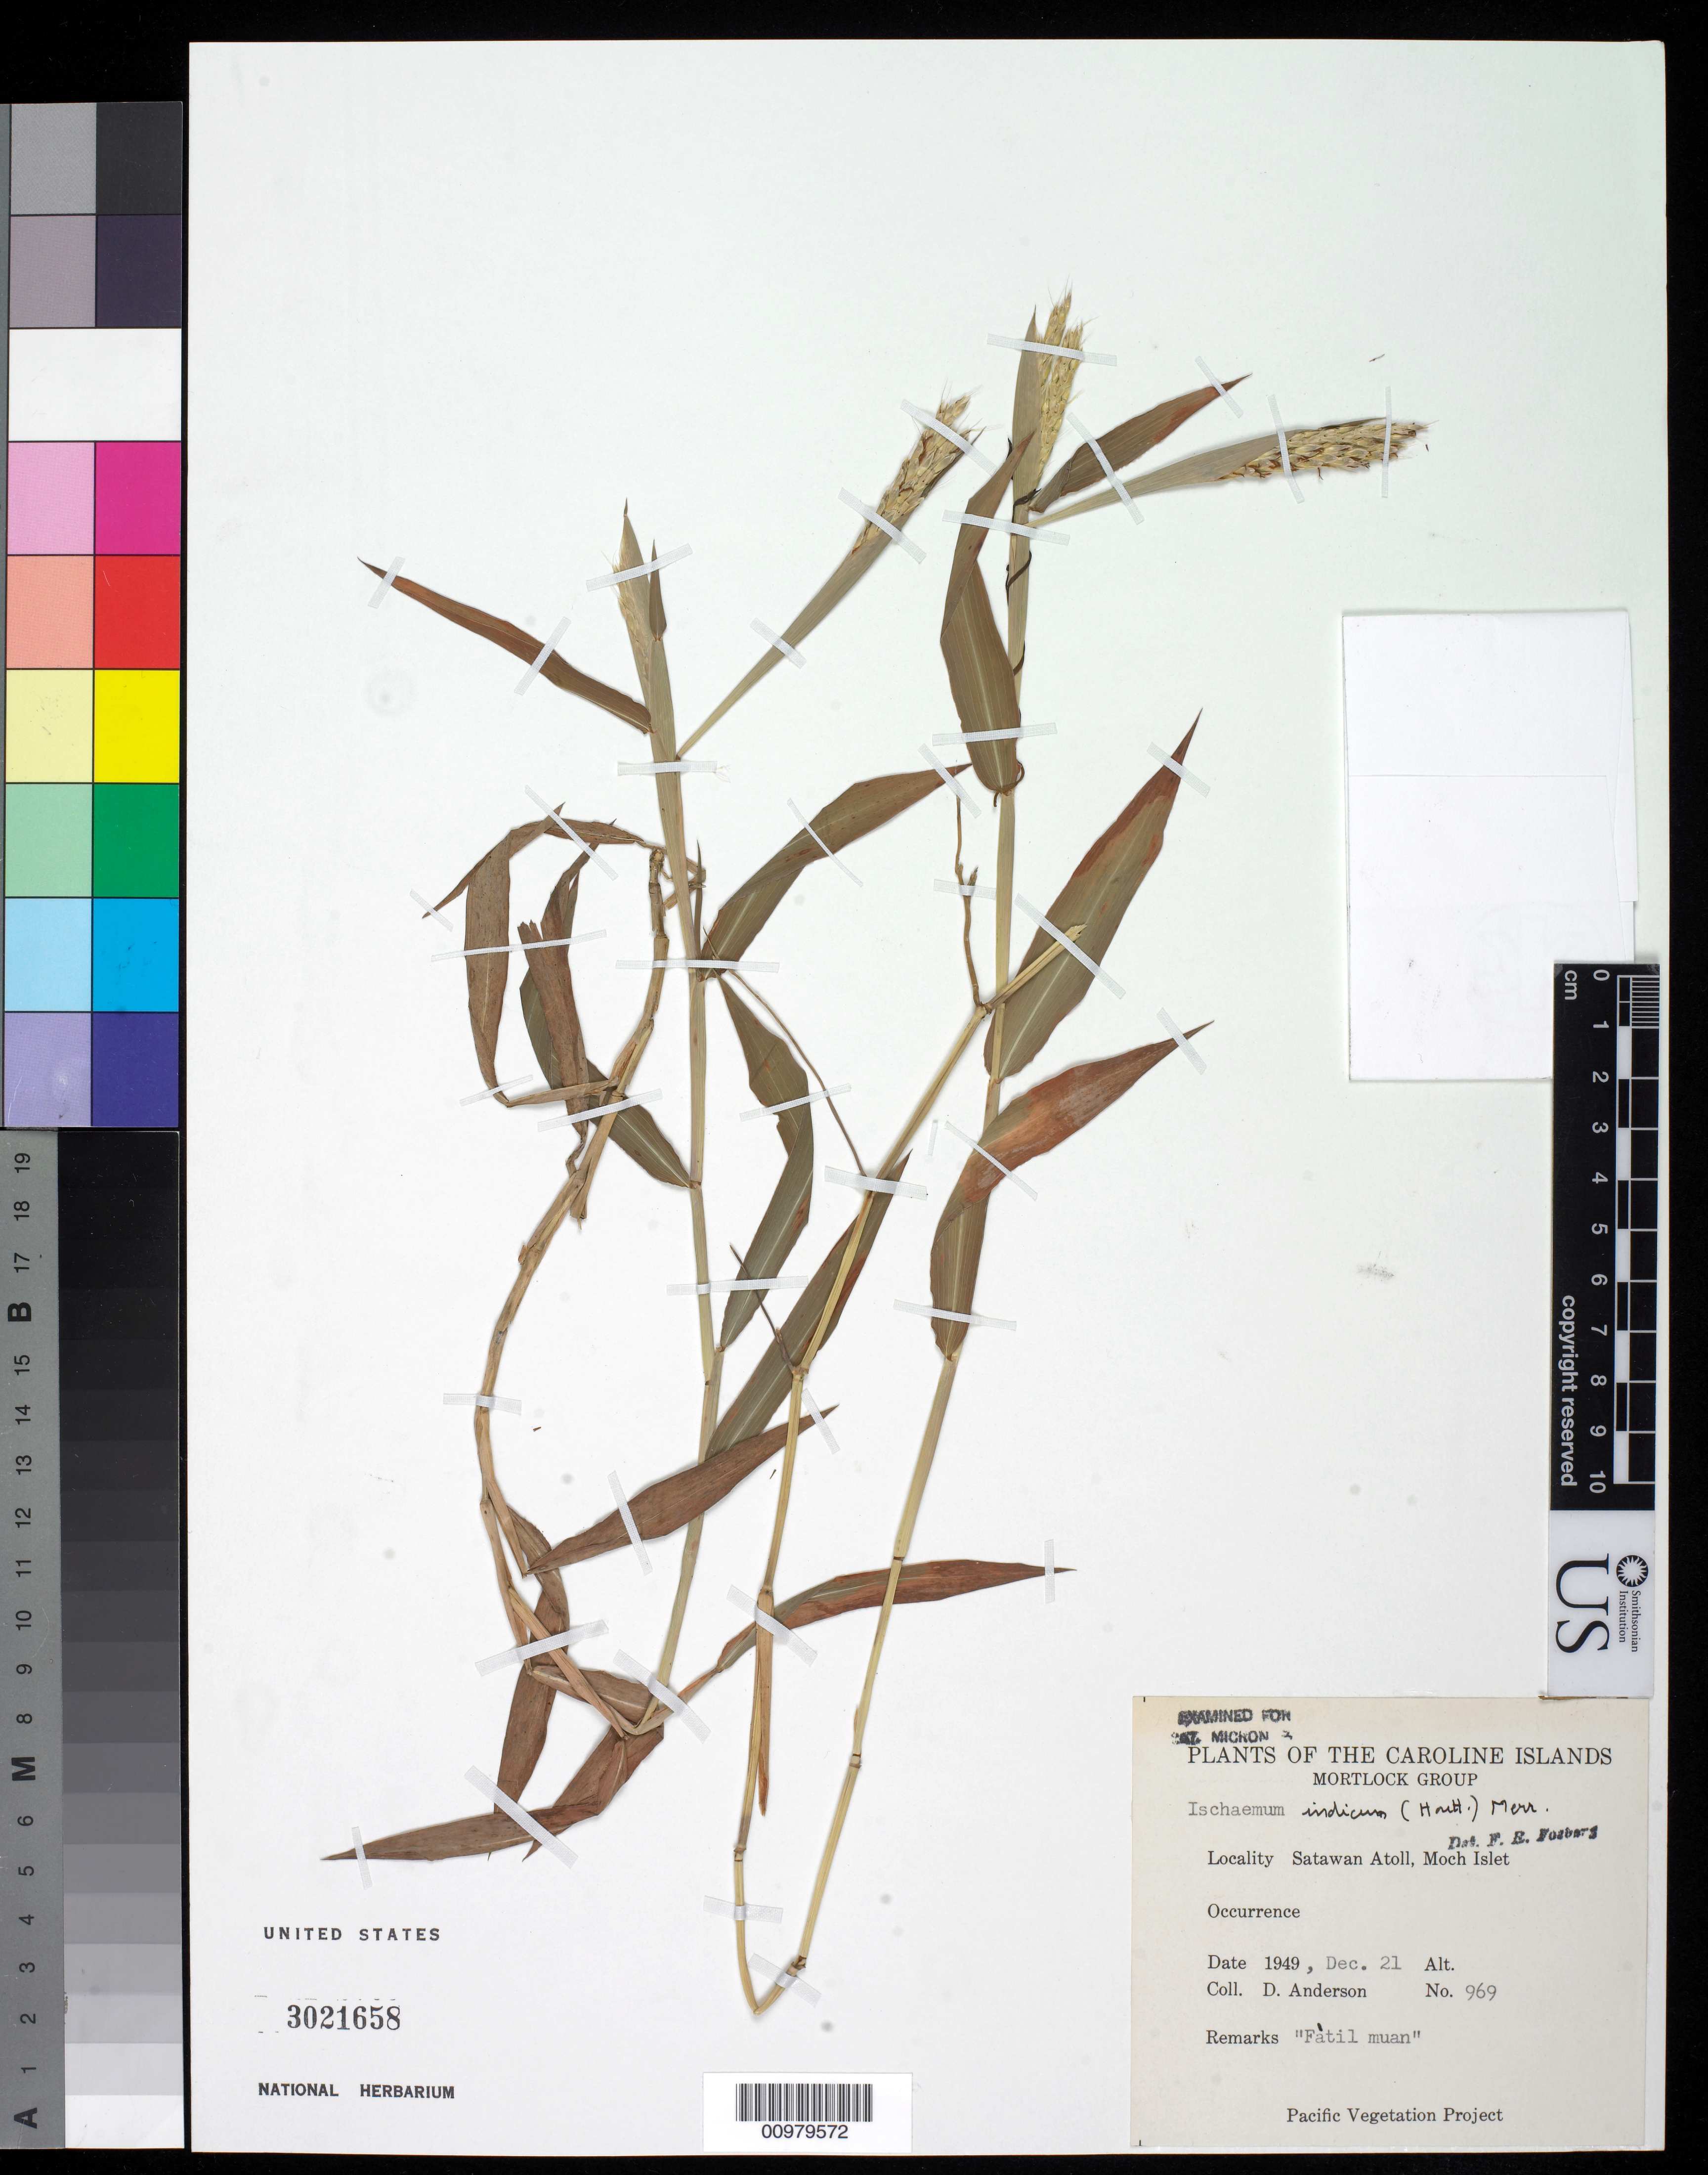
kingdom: Plantae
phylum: Tracheophyta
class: Liliopsida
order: Poales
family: Poaceae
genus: Ischaemum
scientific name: Ischaemum ciliare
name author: Retz.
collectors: D. Anderson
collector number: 969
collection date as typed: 21 Dec 1949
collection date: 1949-12-21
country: Micronesia, Federated States of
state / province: Truk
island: Satawan Atoll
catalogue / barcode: US 3021658